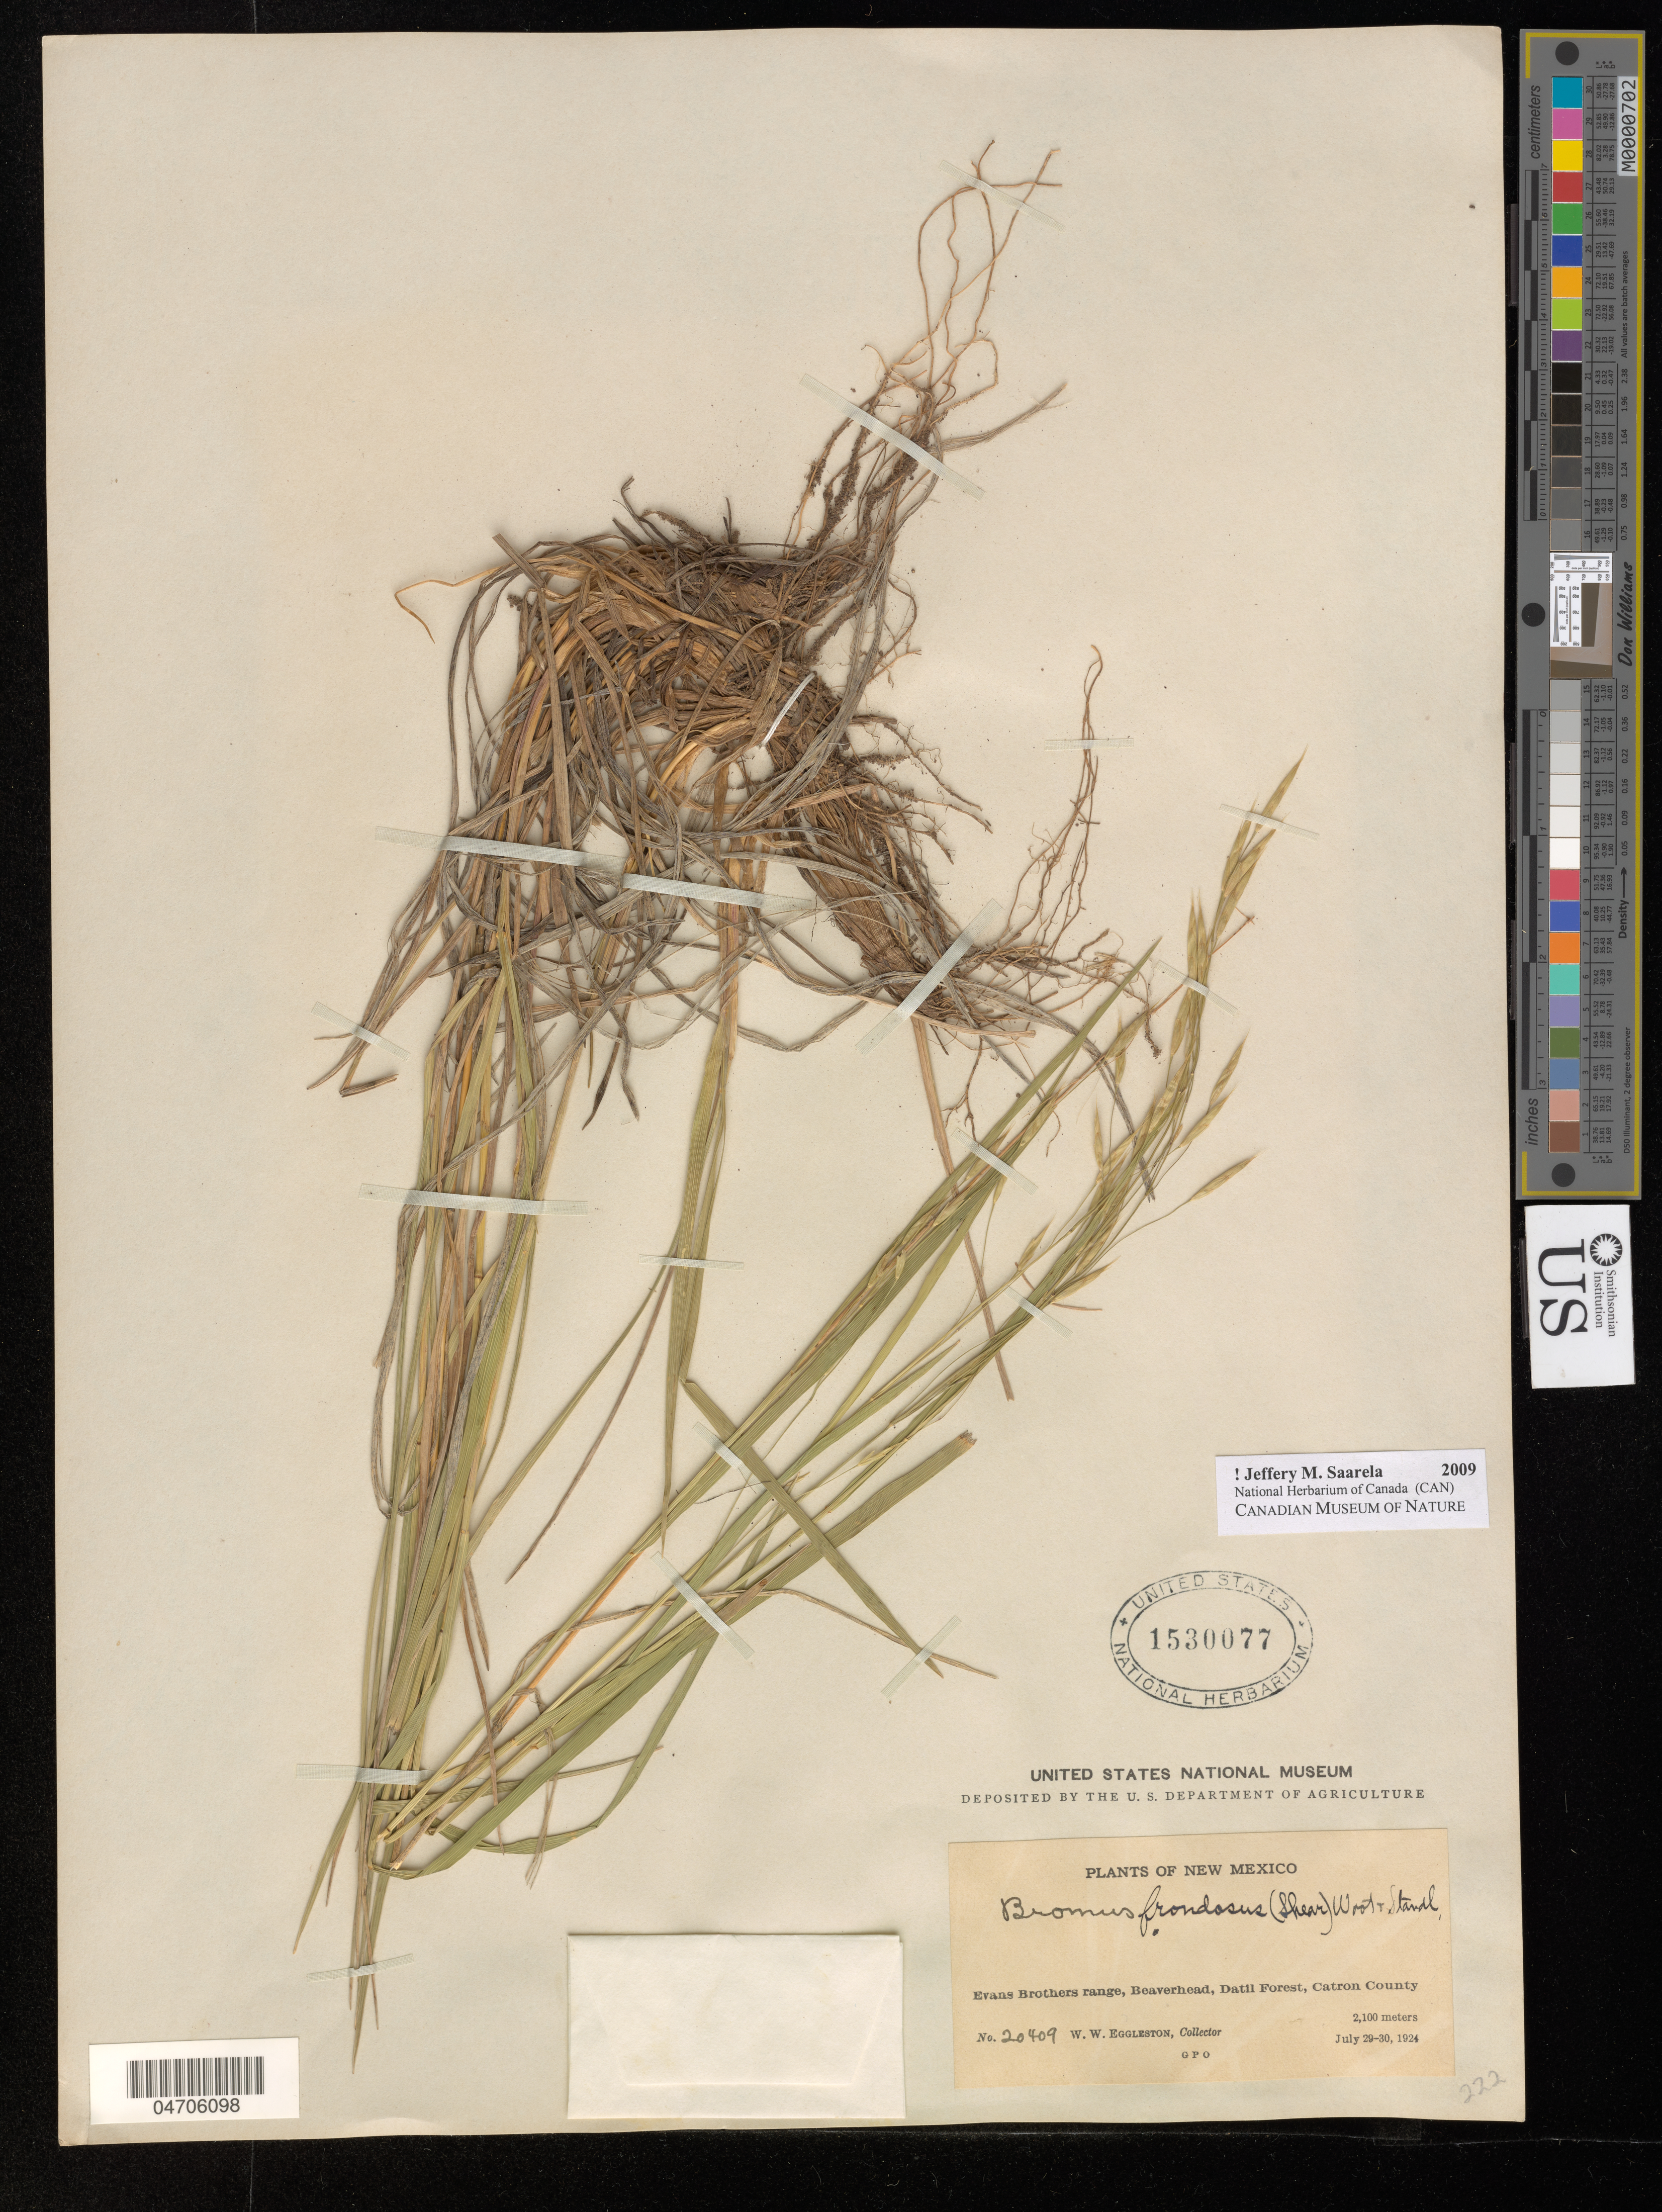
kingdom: Plantae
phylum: Tracheophyta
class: Liliopsida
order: Poales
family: Poaceae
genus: Bromus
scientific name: Bromus frondosus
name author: (Shear) Wooton & Standl.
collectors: W. W. Eggleston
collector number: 20409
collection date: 1924-07-29/1924-07-30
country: United States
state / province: New Mexico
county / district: Catron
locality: Evans Brothers range, Beaverhead, Datil Forest, Catron County.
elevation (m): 2100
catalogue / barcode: US 1530077